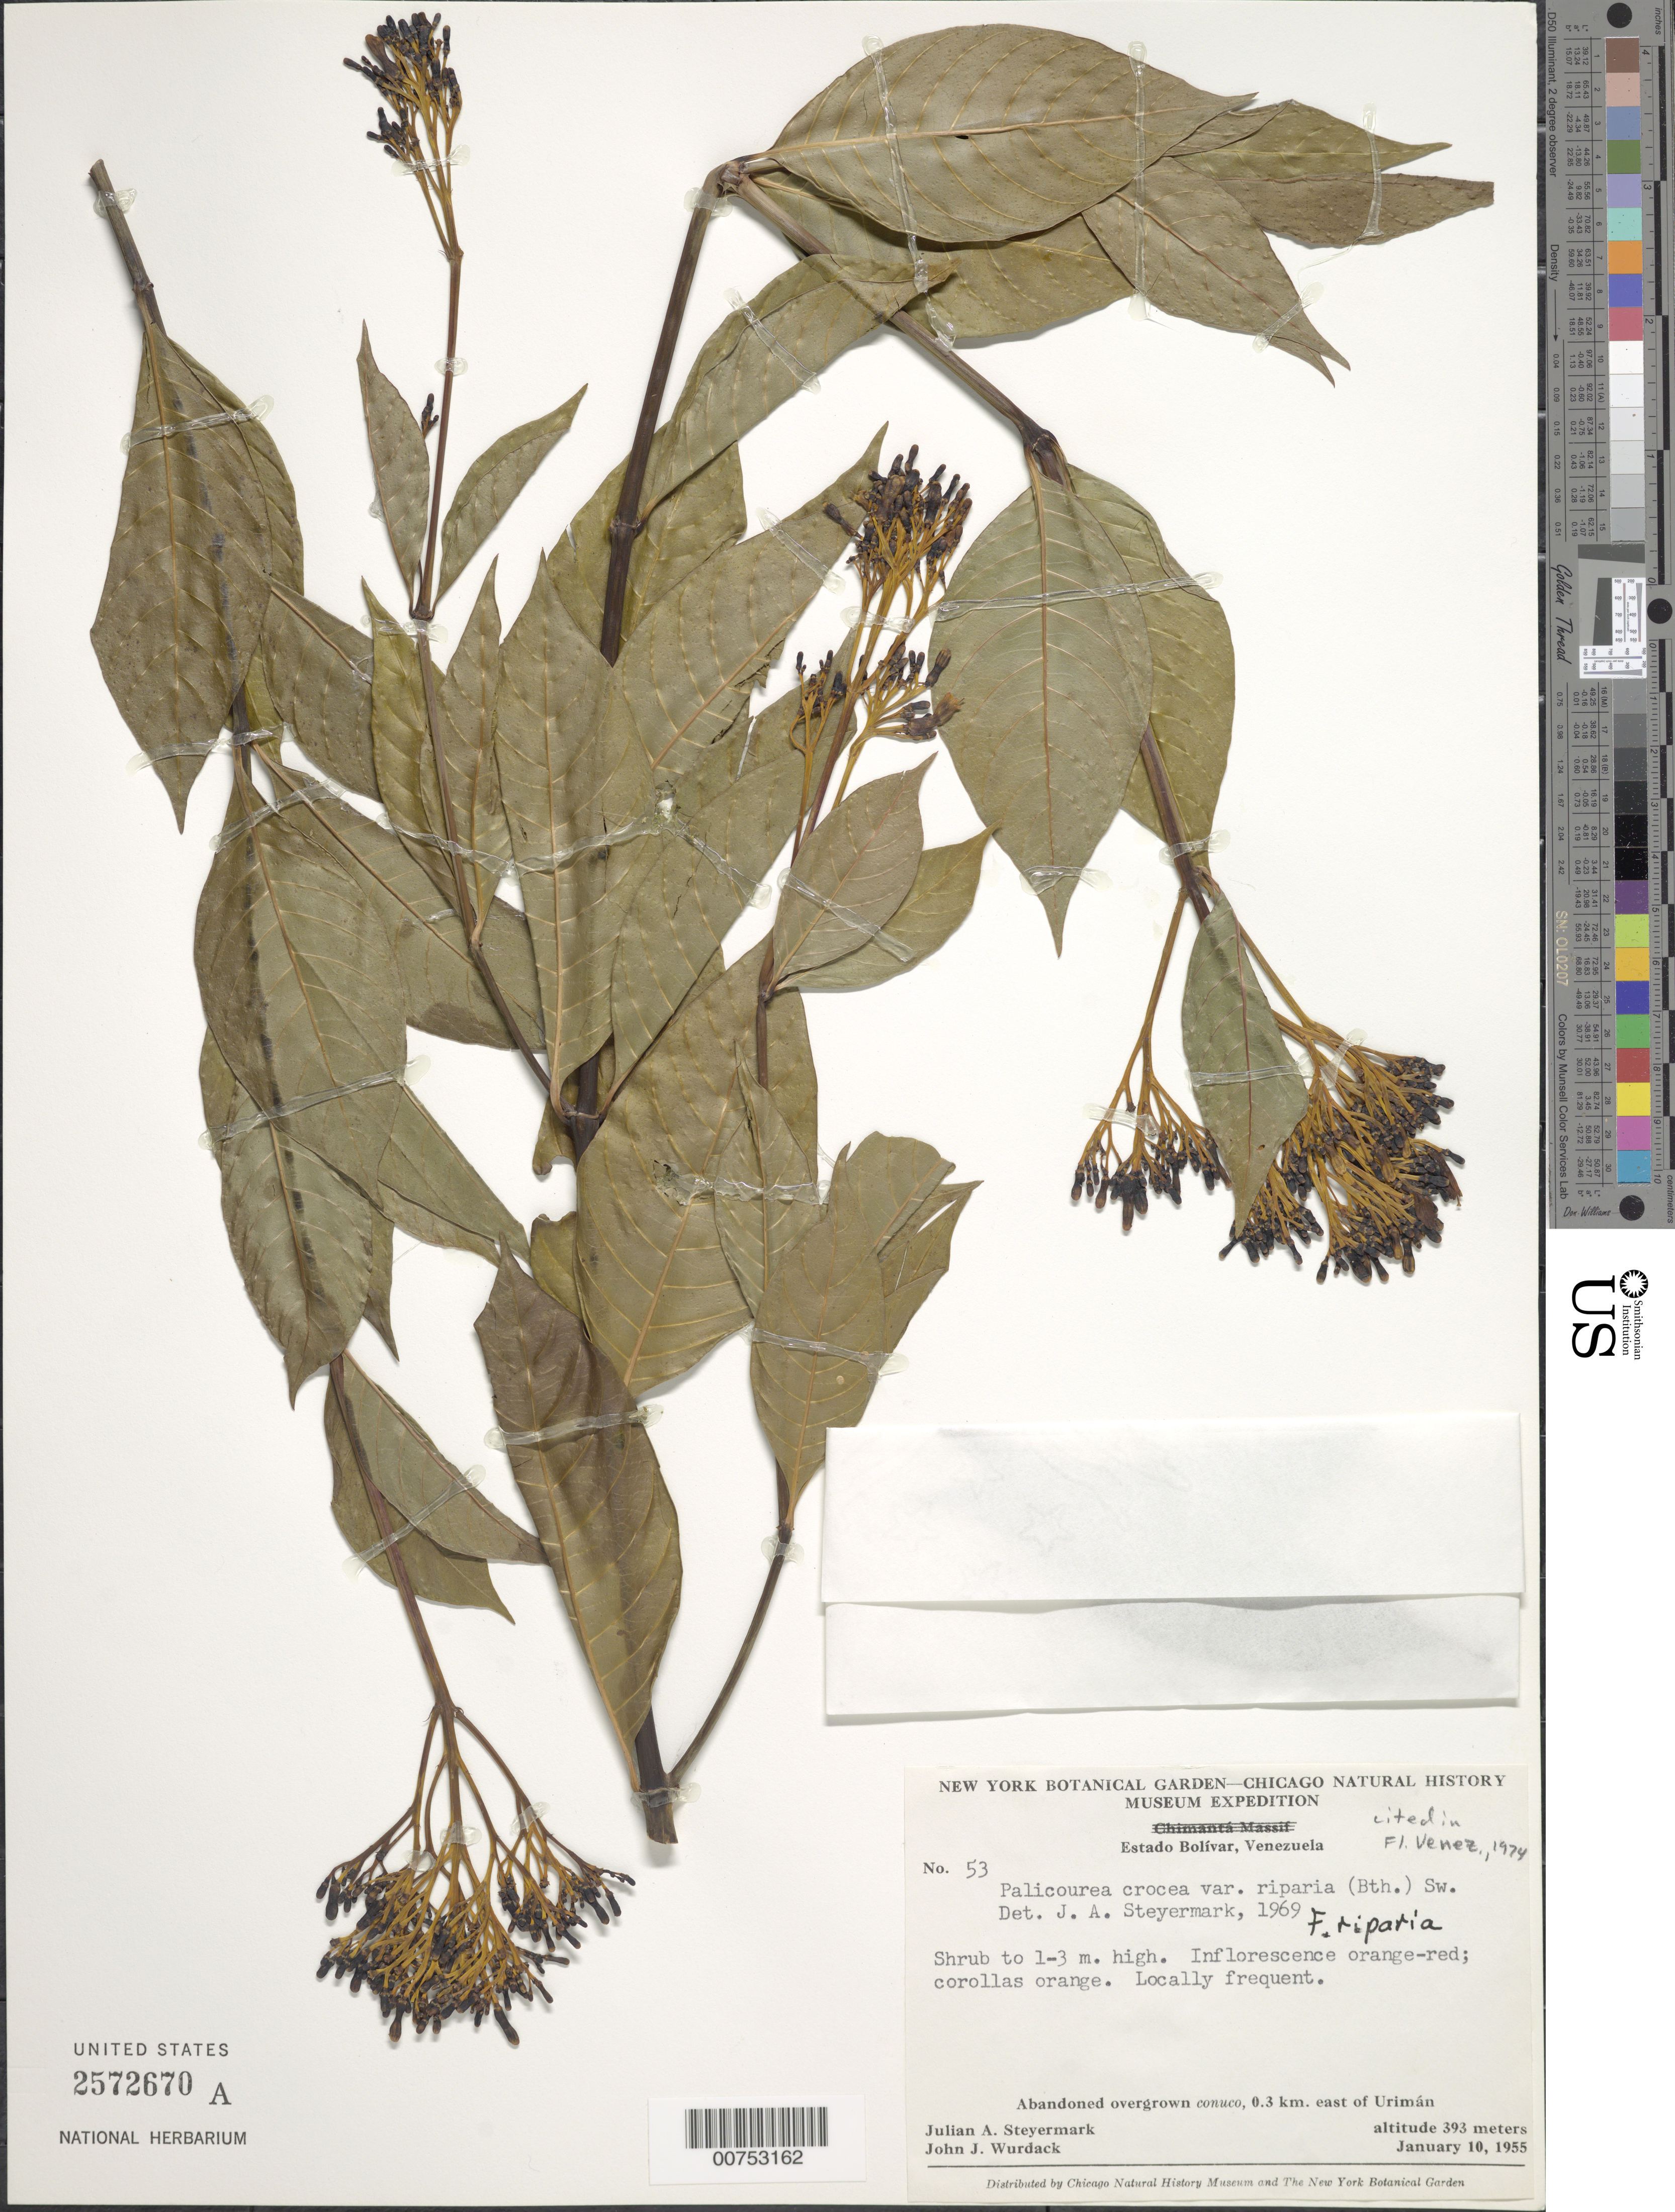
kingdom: Plantae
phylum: Tracheophyta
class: Magnoliopsida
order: Gentianales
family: Rubiaceae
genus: Palicourea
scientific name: Palicourea crocea var. riparia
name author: (Benth.) Griseb.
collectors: J. Steyermark & J. J. Wurdack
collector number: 55 53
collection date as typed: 10-Jan-55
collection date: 1955-01-10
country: Venezuela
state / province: Bolívar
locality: Chimantá Massif, 0.3 km E of Urimán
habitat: Abandoned overgrown conuco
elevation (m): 393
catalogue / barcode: US 2572670A